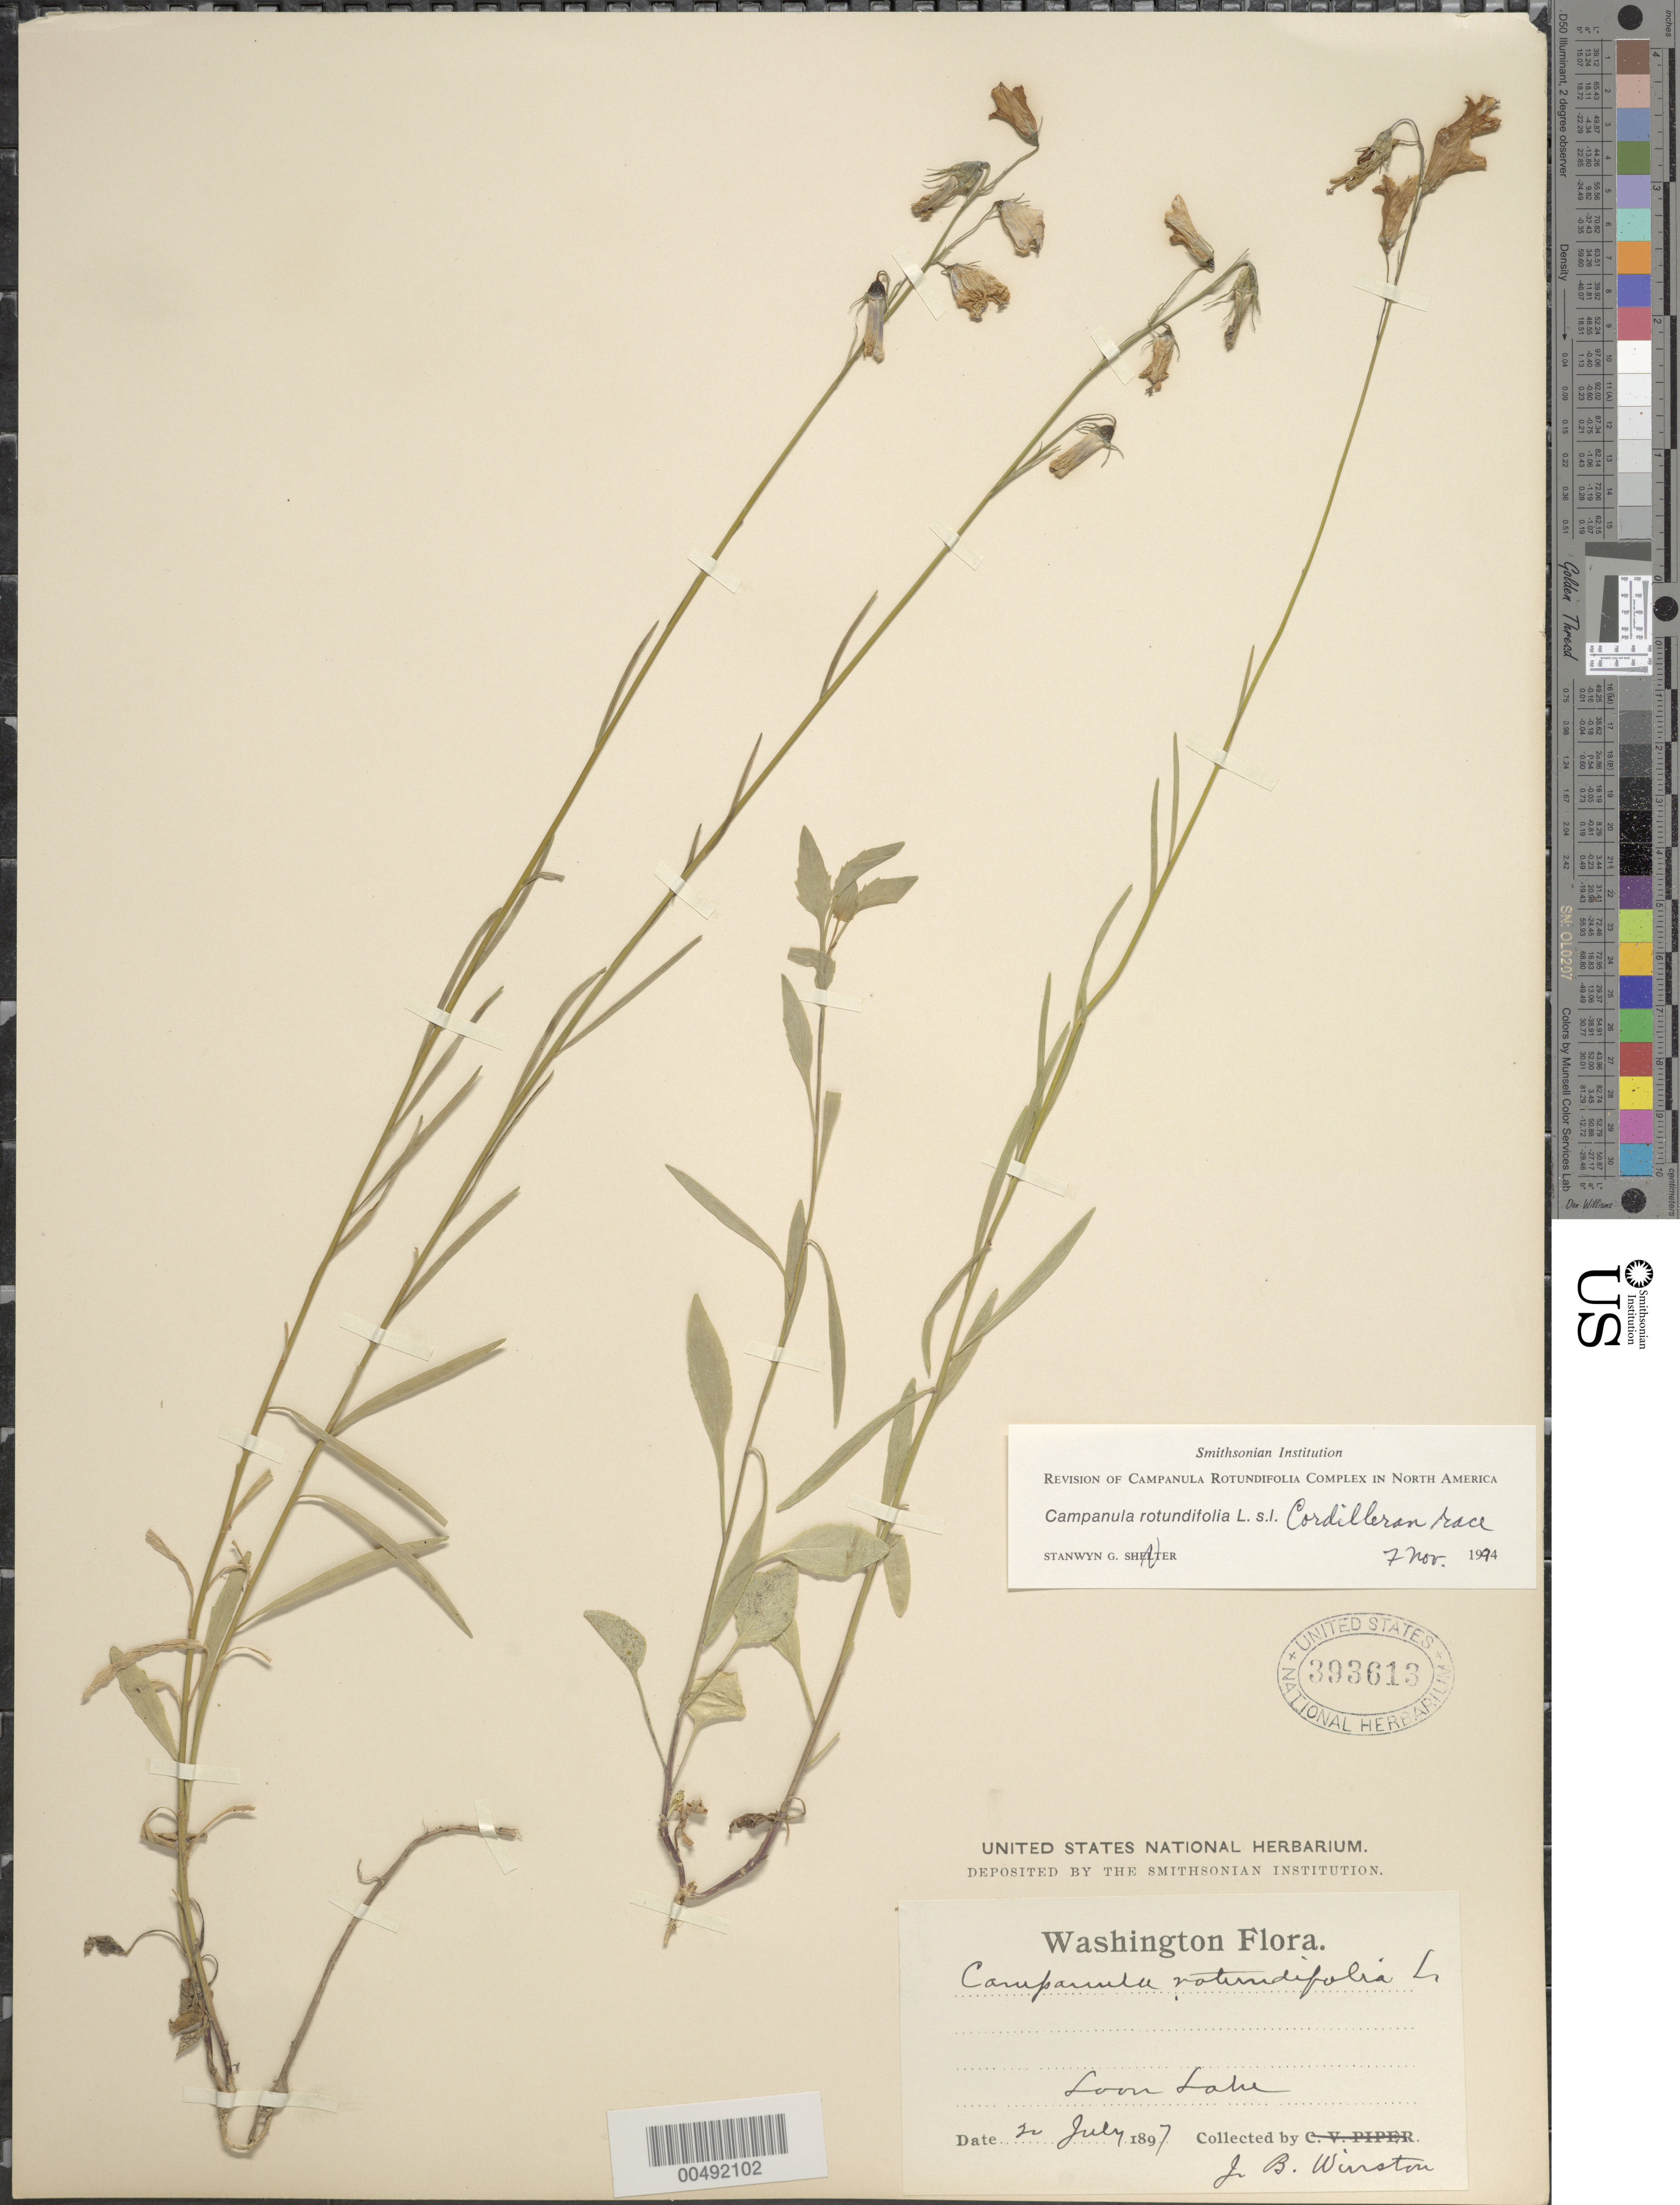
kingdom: Plantae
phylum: Tracheophyta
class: Magnoliopsida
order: Asterales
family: Campanulaceae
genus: Campanula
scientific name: Campanula rotundifolia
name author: L.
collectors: J. Winston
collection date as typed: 20 Jul 1897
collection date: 1897-07-20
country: United States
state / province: Washington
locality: Loon Lake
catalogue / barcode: US 393613